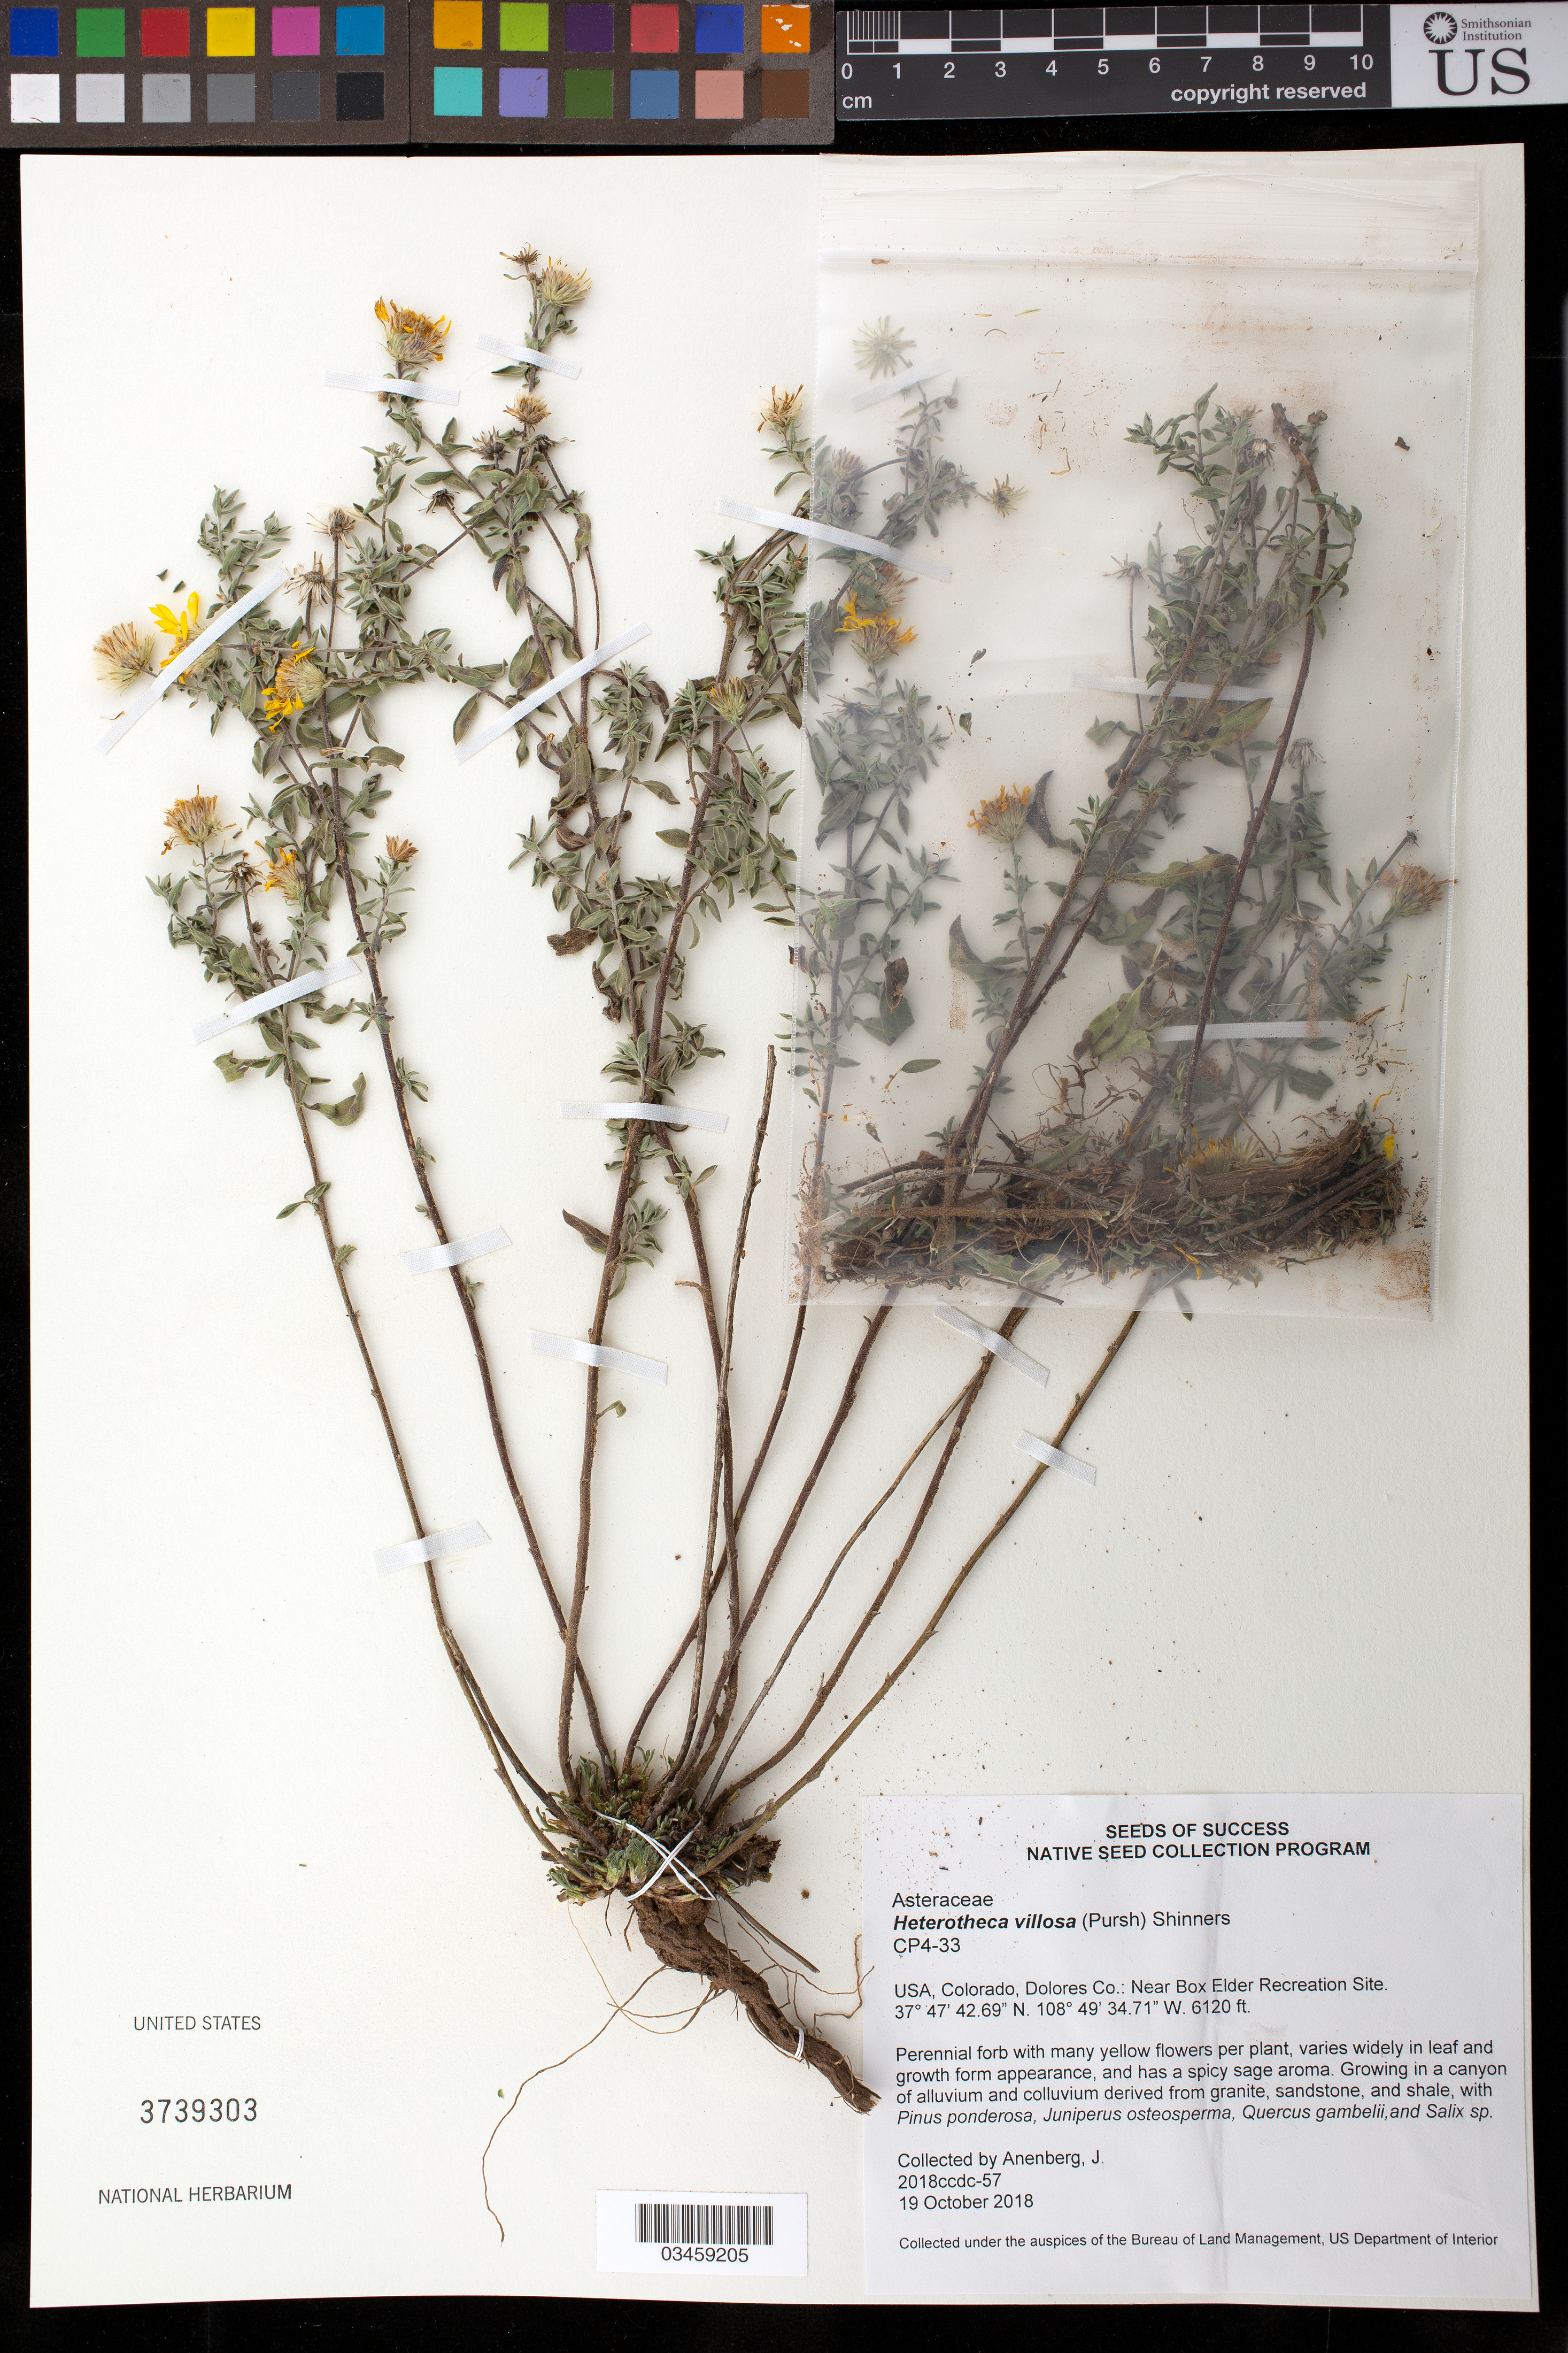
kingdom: Plantae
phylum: Tracheophyta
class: Magnoliopsida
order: Asterales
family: Asteraceae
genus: Heterotheca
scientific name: Heterotheca villosa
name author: (Pursh) Shinners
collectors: J. Anenberg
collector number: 2018ccdc-57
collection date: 2018-10-19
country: United States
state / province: Colorado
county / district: Dolores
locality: Near Box Elder Recreation Site.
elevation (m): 1865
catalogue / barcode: US 3739303